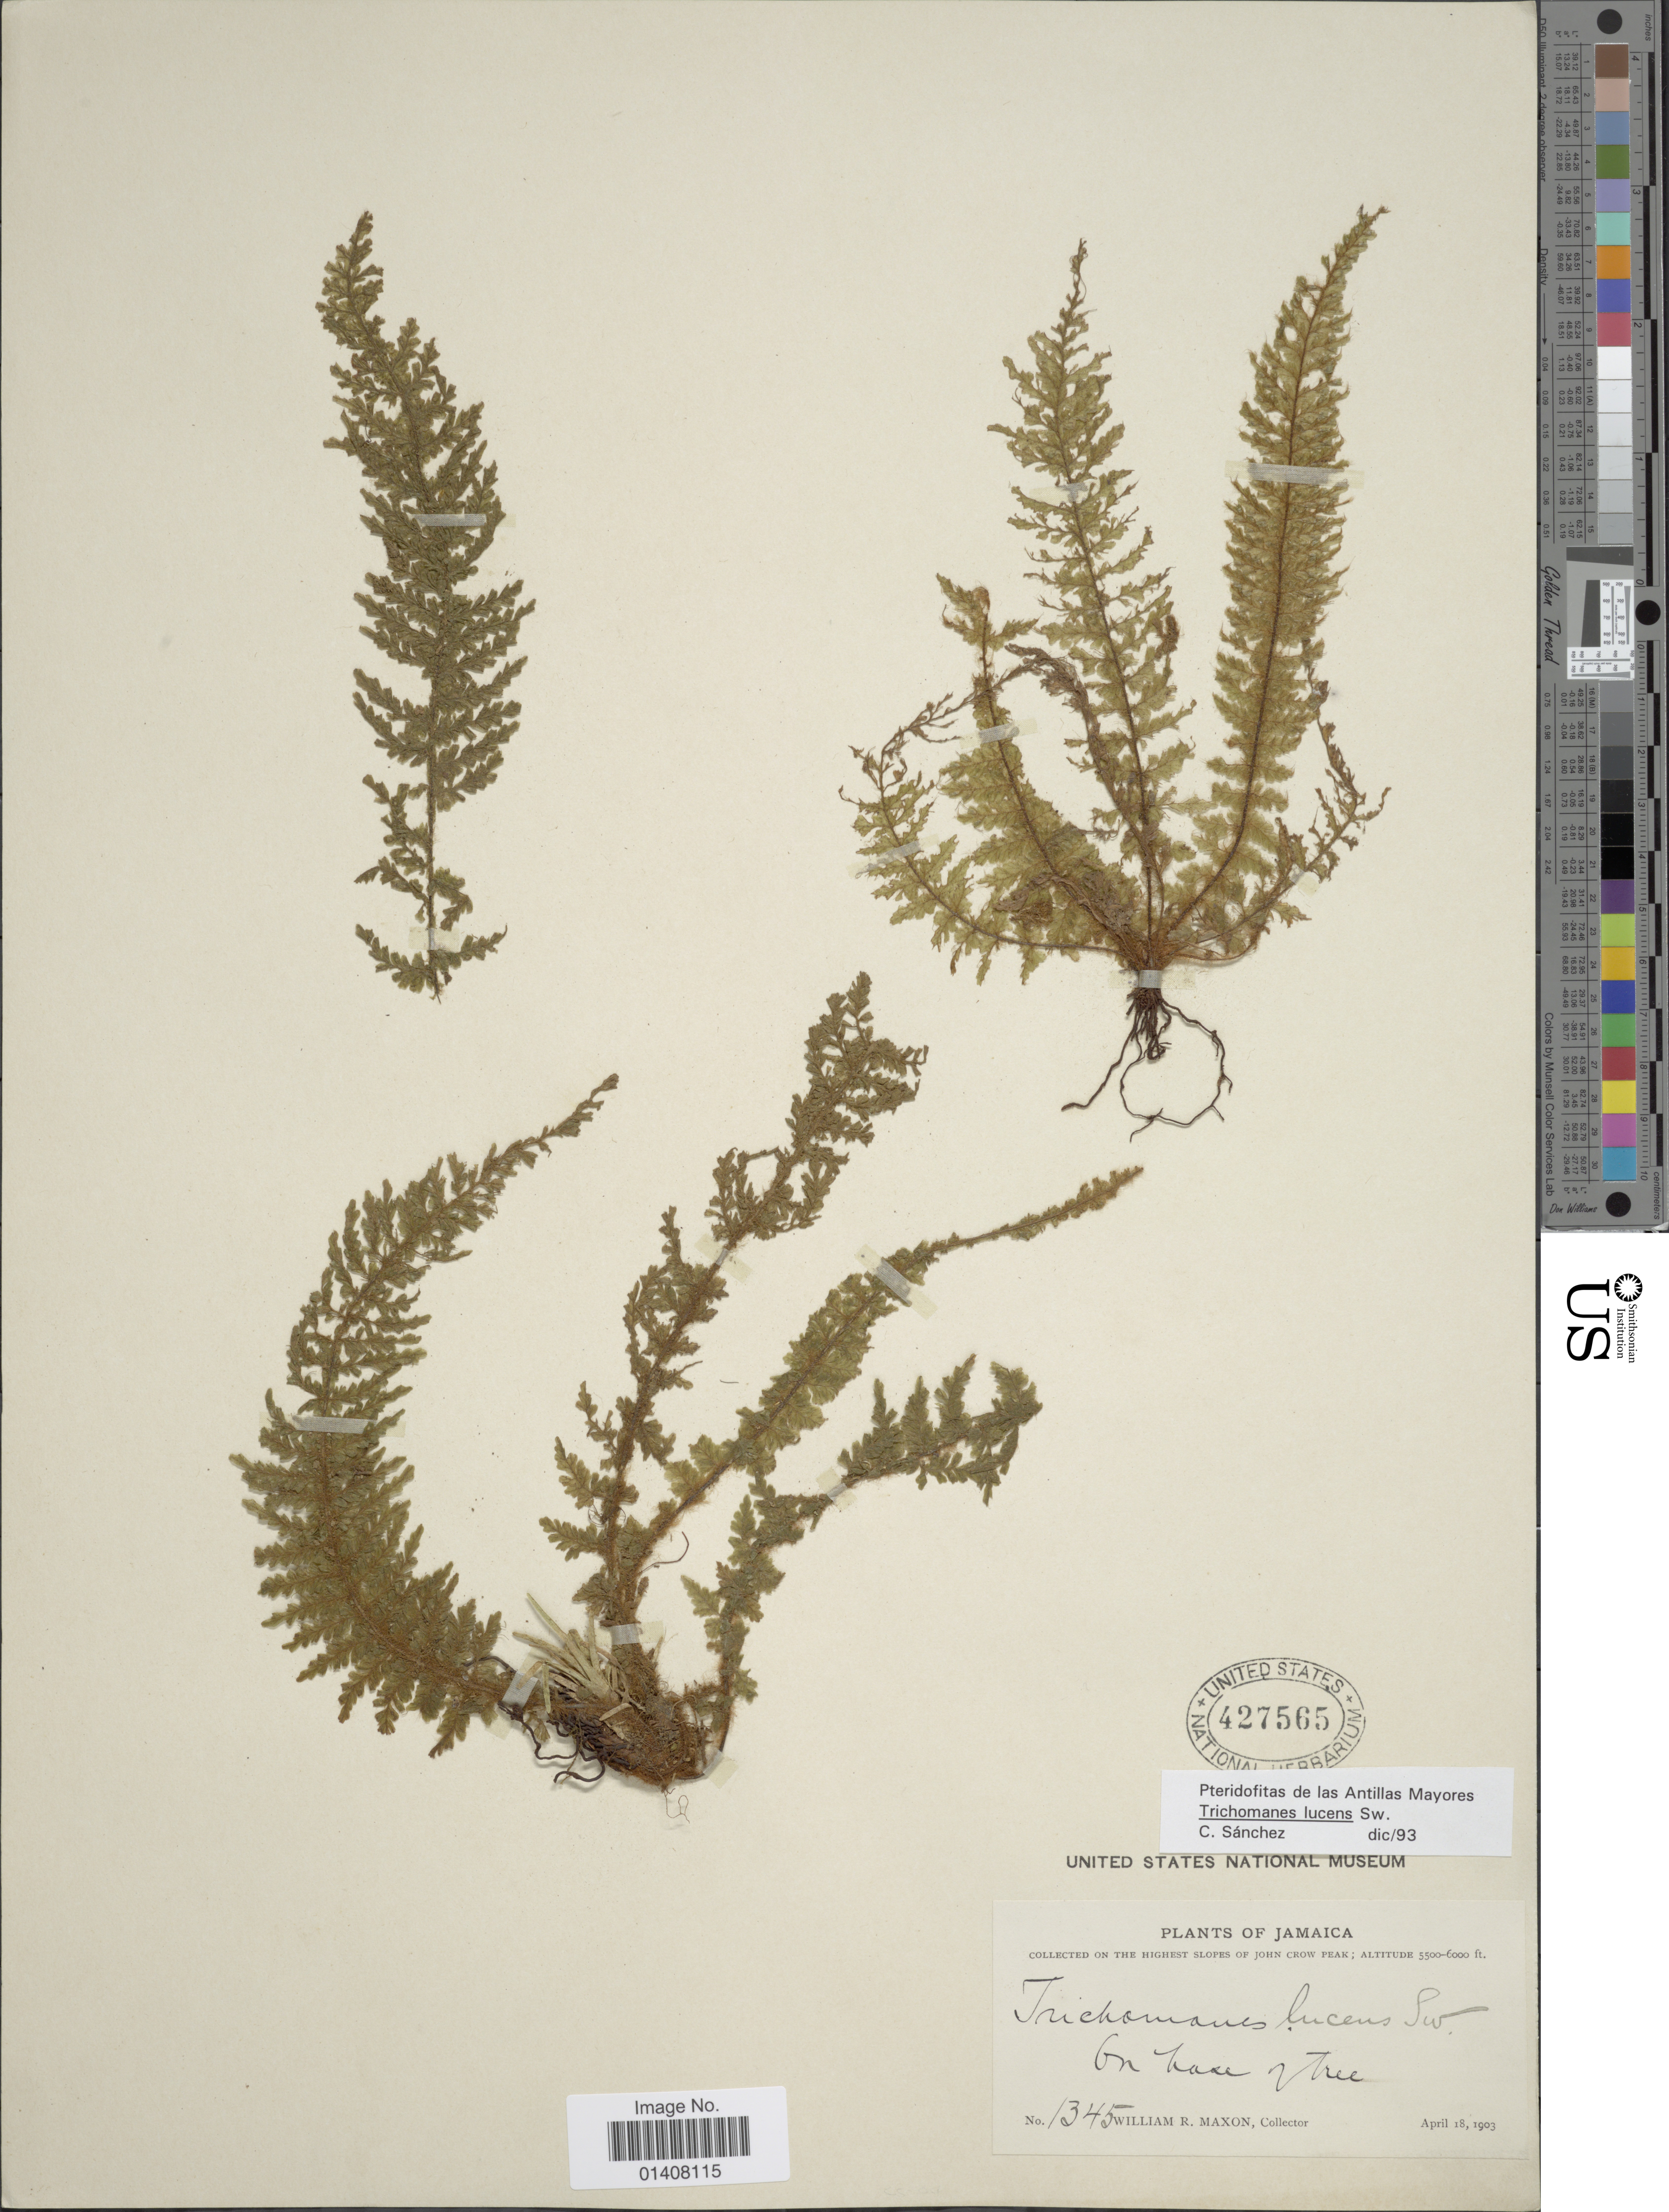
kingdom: Plantae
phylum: Tracheophyta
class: Polypodiopsida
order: Hymenophyllales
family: Hymenophyllaceae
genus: Trichomanes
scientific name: Trichomanes lucens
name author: Sw.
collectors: W. R. Maxon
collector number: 1345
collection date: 1903-04-18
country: Jamaica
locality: Highest slopes of John Crow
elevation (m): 1676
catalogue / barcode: US 427565